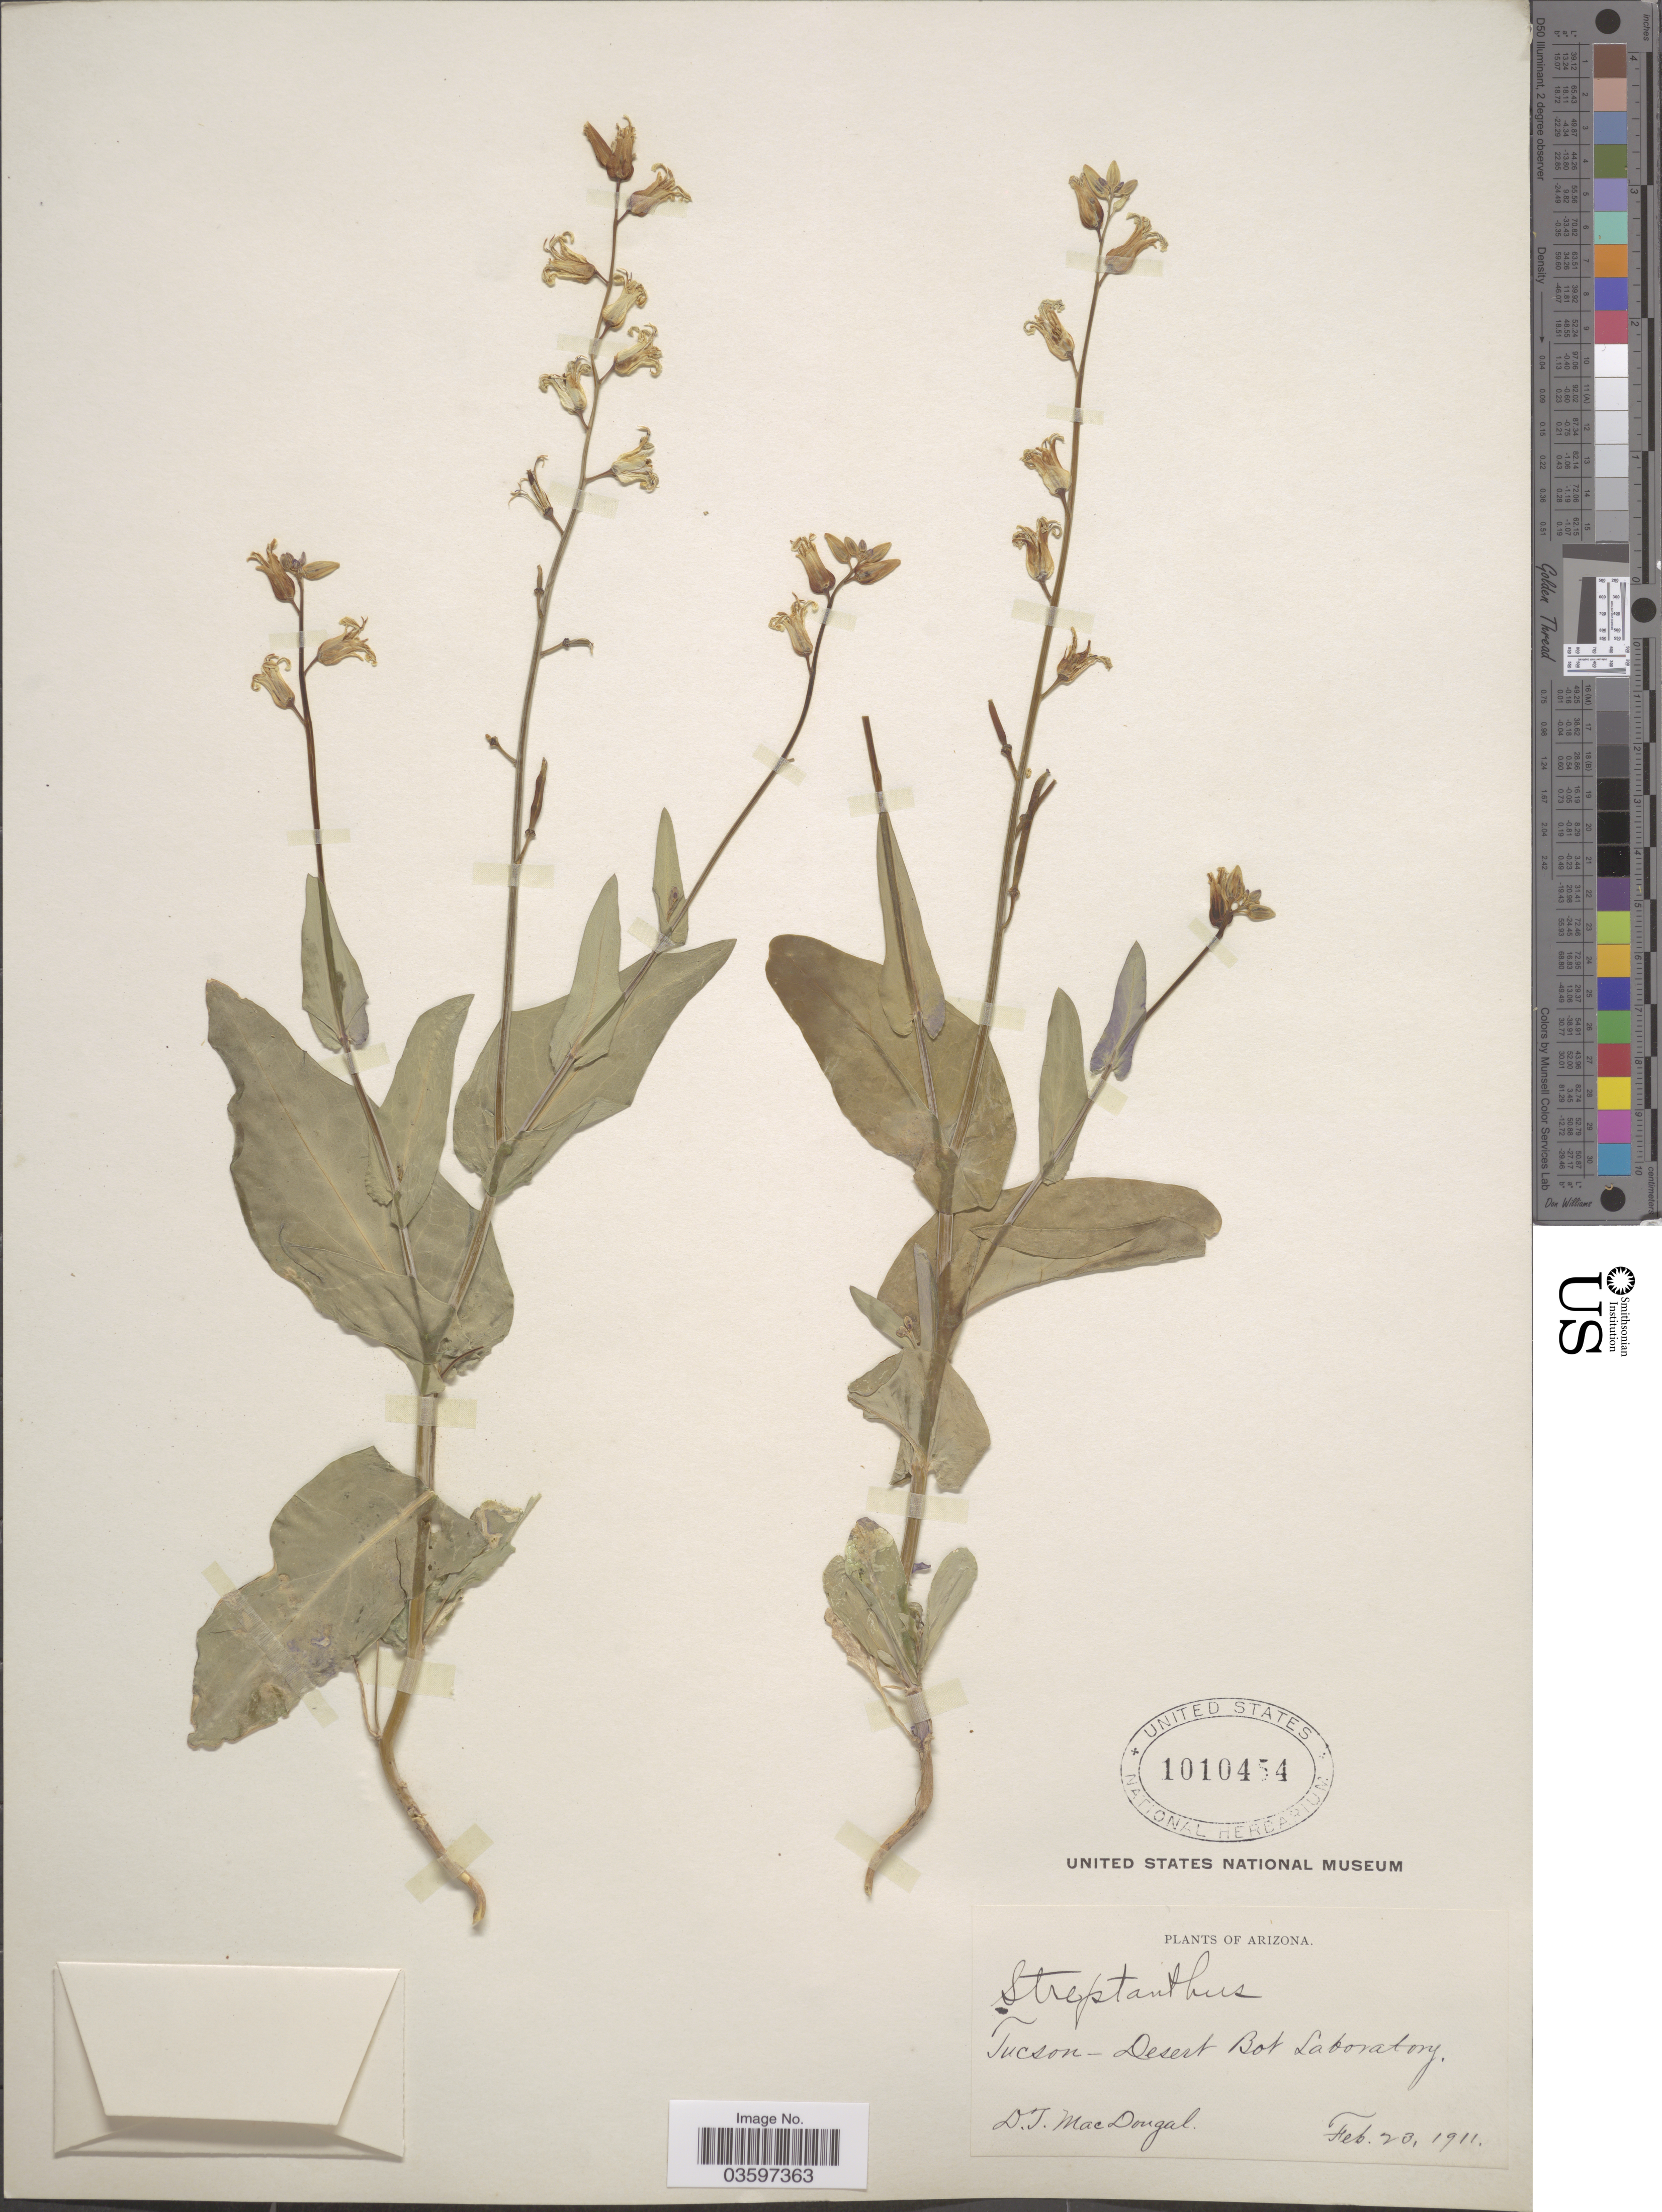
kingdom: Plantae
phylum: Tracheophyta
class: Magnoliopsida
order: Brassicales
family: Brassicaceae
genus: Streptanthus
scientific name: Streptanthus arizonicus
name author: S. Watson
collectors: D. T. MacDougal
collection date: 1911-02-23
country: United States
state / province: Arizona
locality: Tucson-Desert Bot Laboratory.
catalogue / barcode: US 1010454